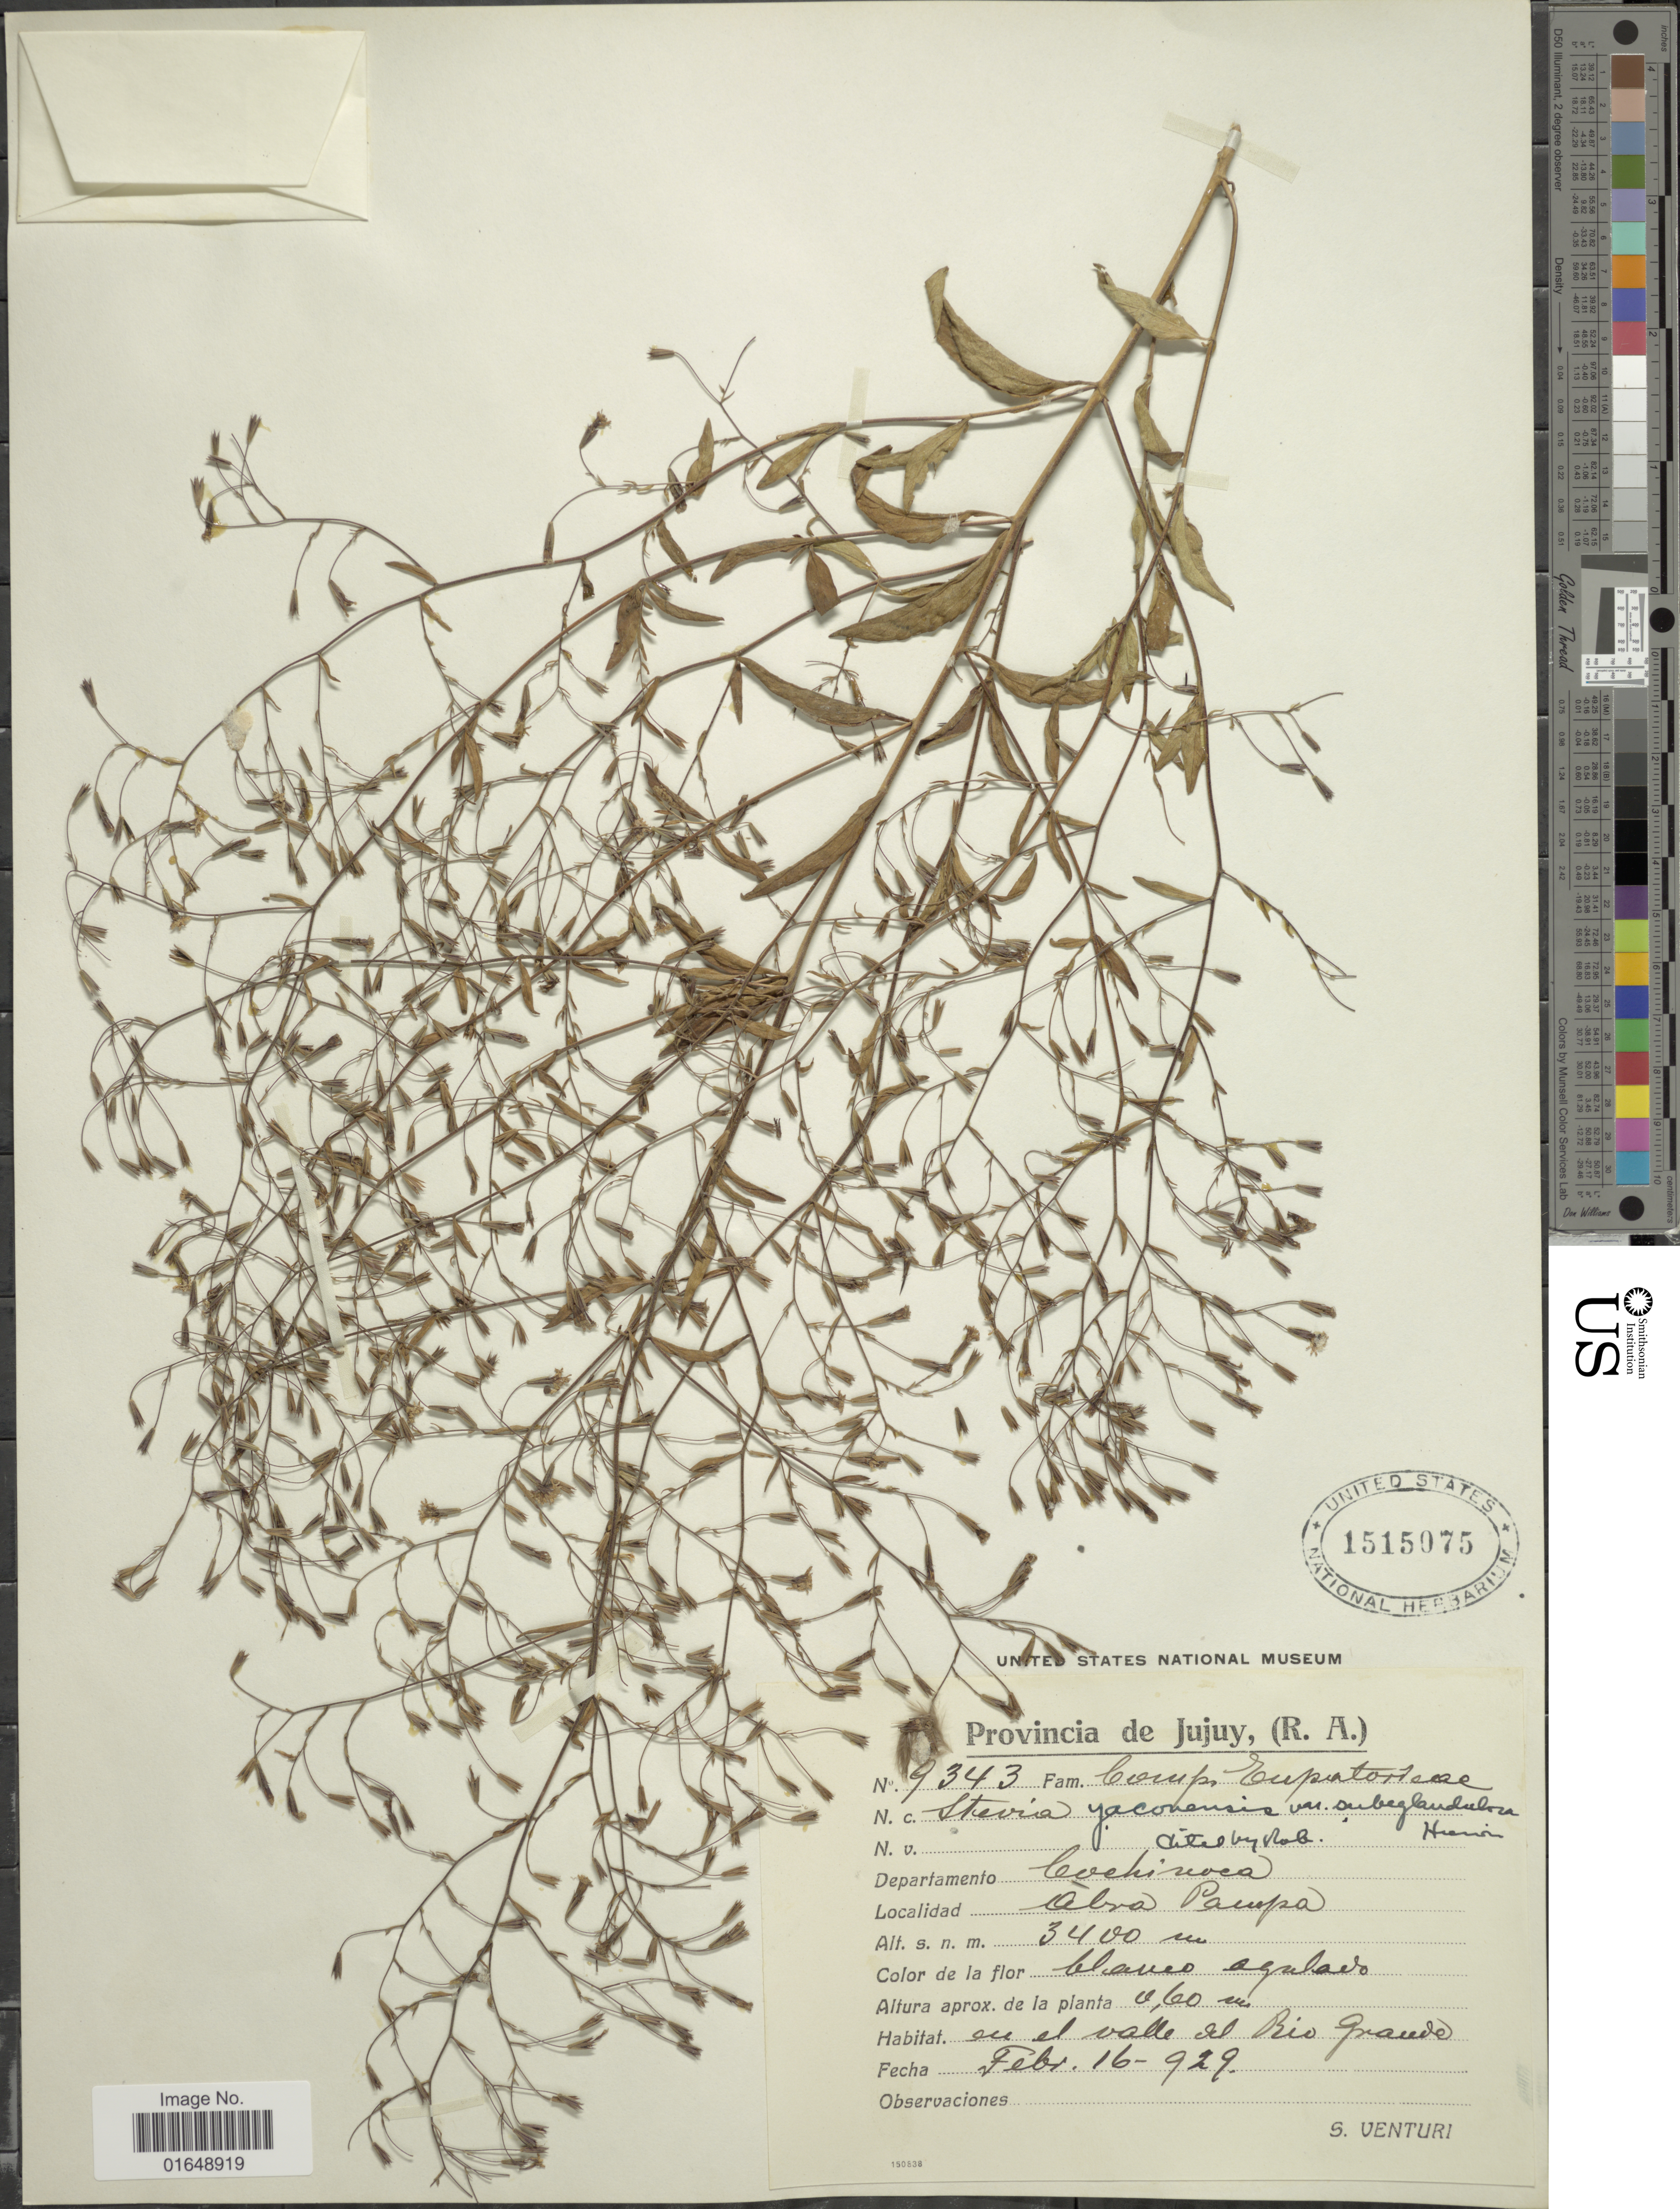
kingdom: Plantae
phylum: Tracheophyta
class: Magnoliopsida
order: Asterales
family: Asteraceae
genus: Stevia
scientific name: Stevia yaconensis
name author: Hieron.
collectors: S. Venturi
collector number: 9343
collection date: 1929-02-16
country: Argentina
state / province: Jujuy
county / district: Cochinoca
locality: Abra Pampa.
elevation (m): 3400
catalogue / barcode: US 1515075